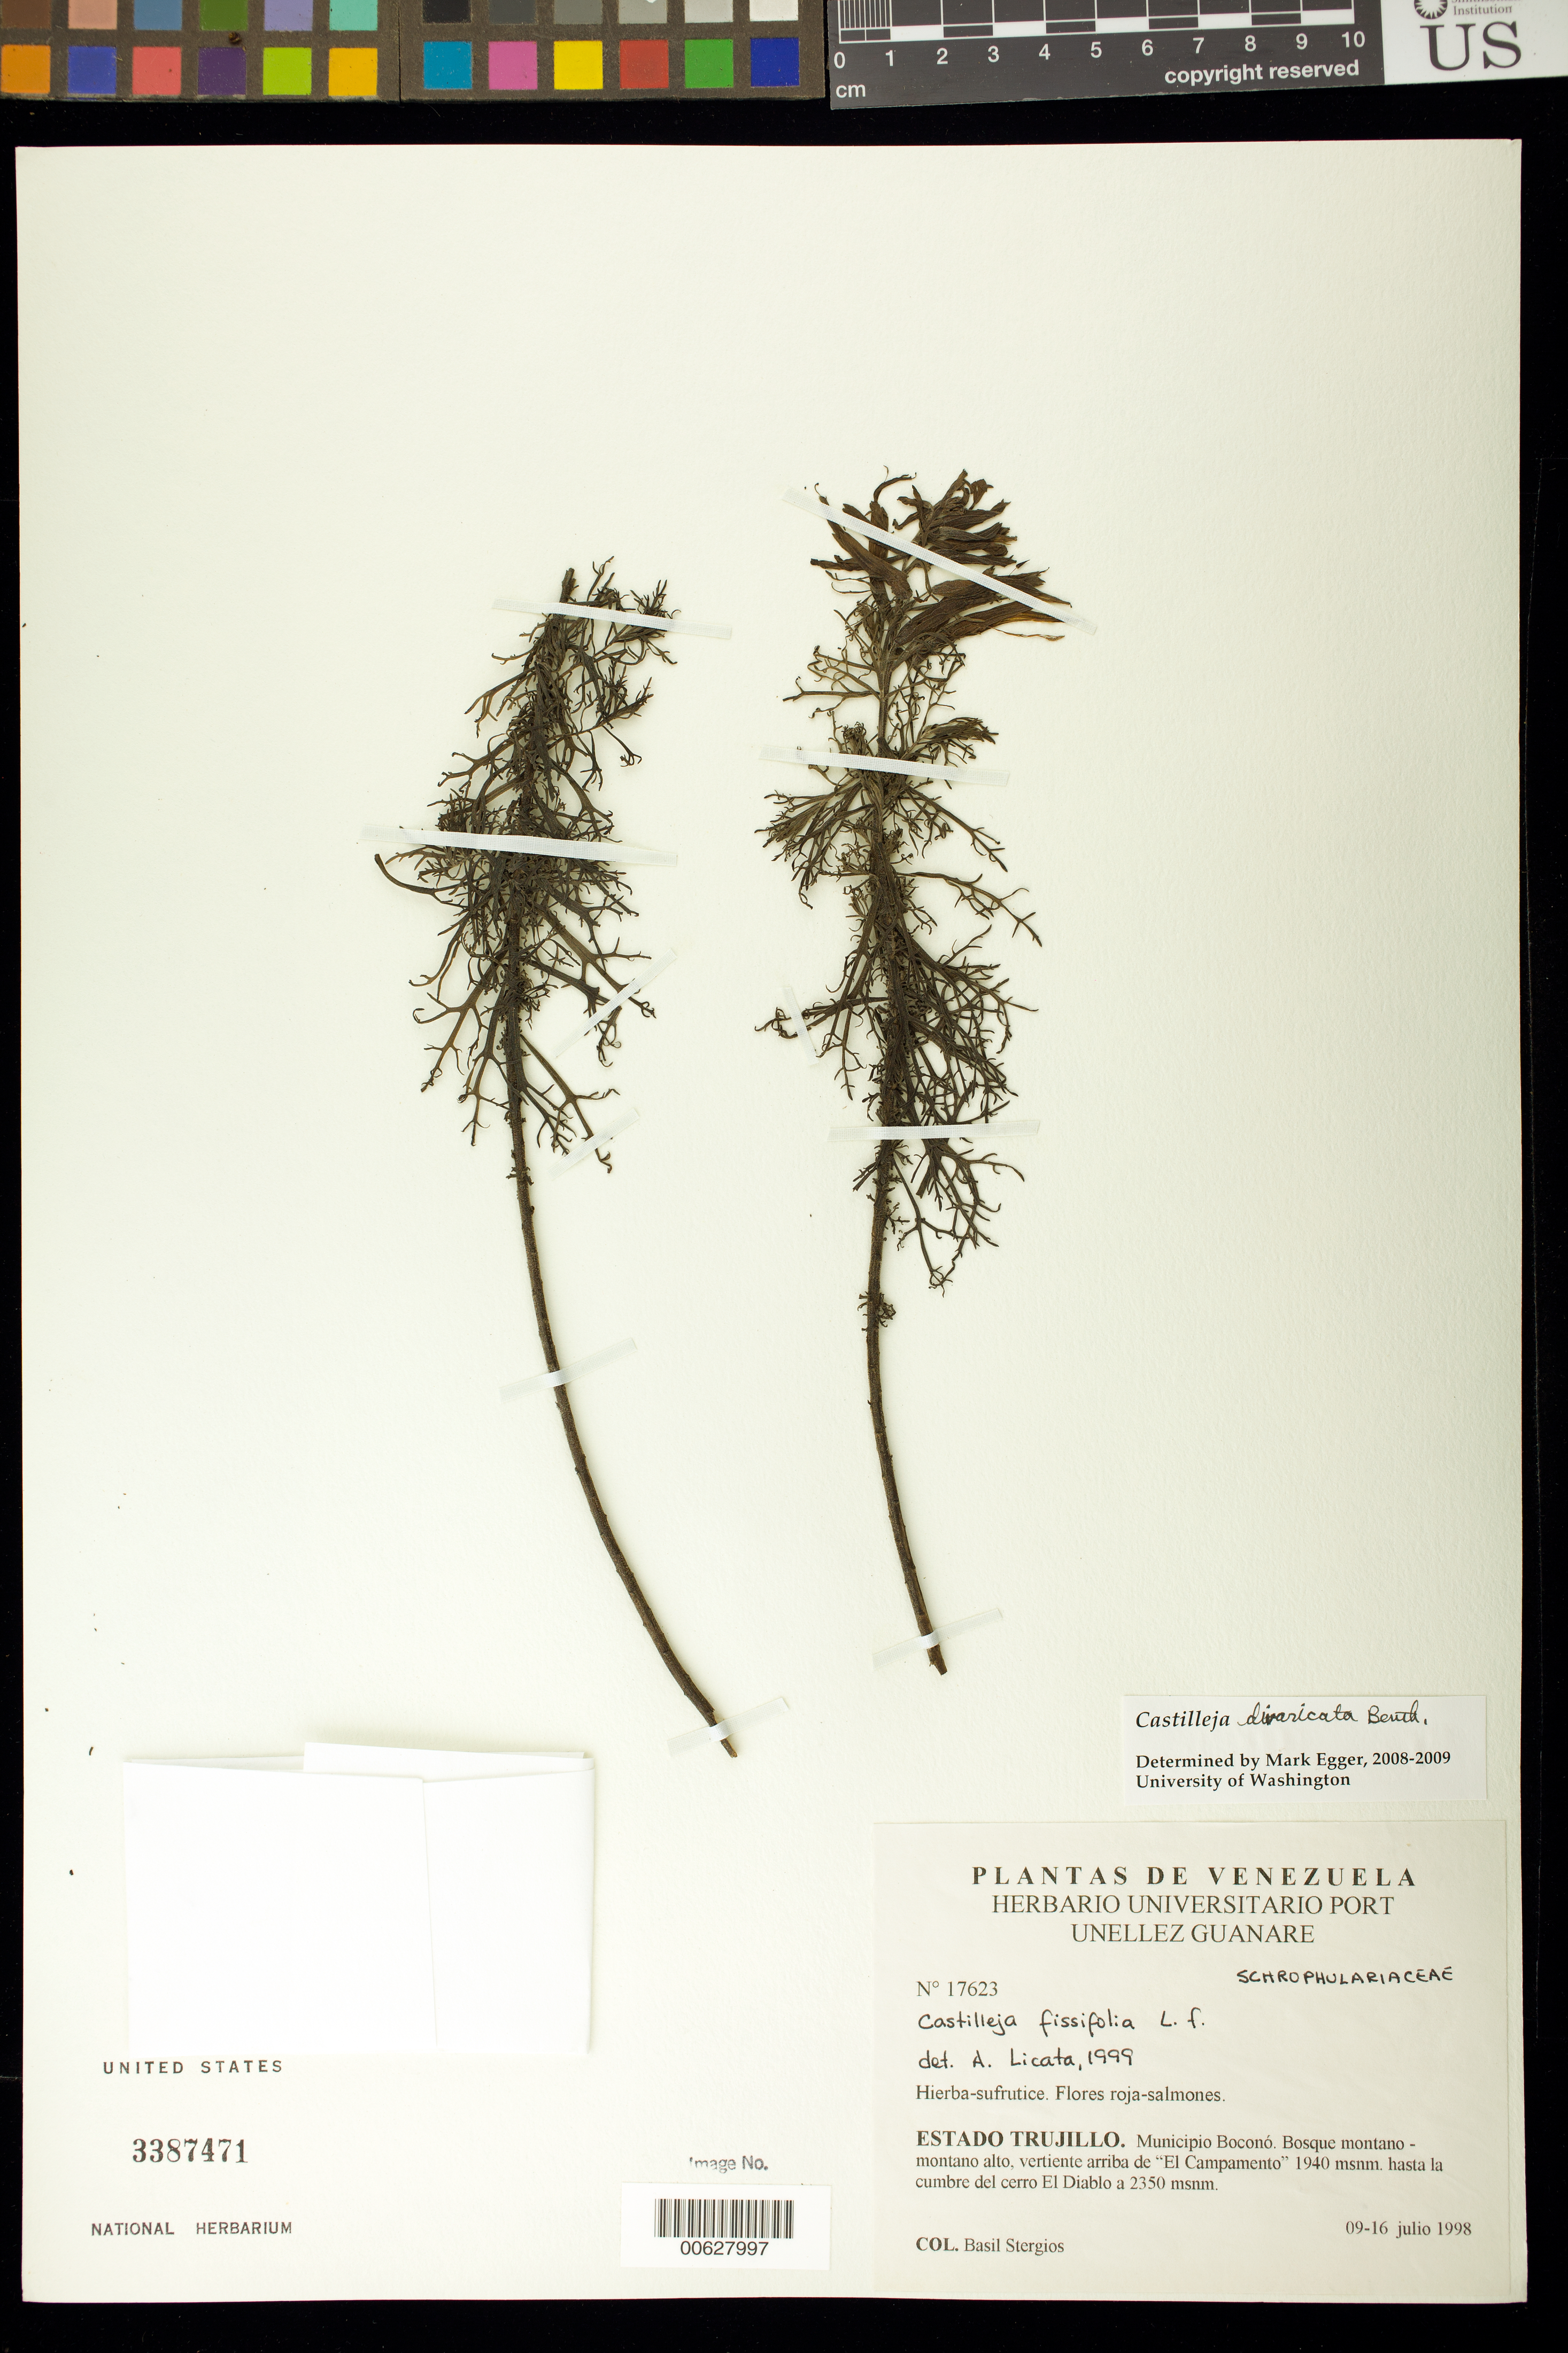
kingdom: Plantae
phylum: Tracheophyta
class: Magnoliopsida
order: Lamiales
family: Orobanchaceae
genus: Castilleja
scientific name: Castilleja divaricata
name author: Benth.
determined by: Egger, M.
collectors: B. G. Stergios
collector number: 17623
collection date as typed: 09 Jul 1998 to 16 Jul 1998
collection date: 1998-07-09/1998-07-16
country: Venezuela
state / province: Trujillo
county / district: Boconó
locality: Vertiente arriba de El Campamento 1940 m hasta la cumbre del cerro El Diablo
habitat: Bosque mantano - montano alto.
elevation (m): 1940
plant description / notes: PORT, US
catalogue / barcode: US 3387471